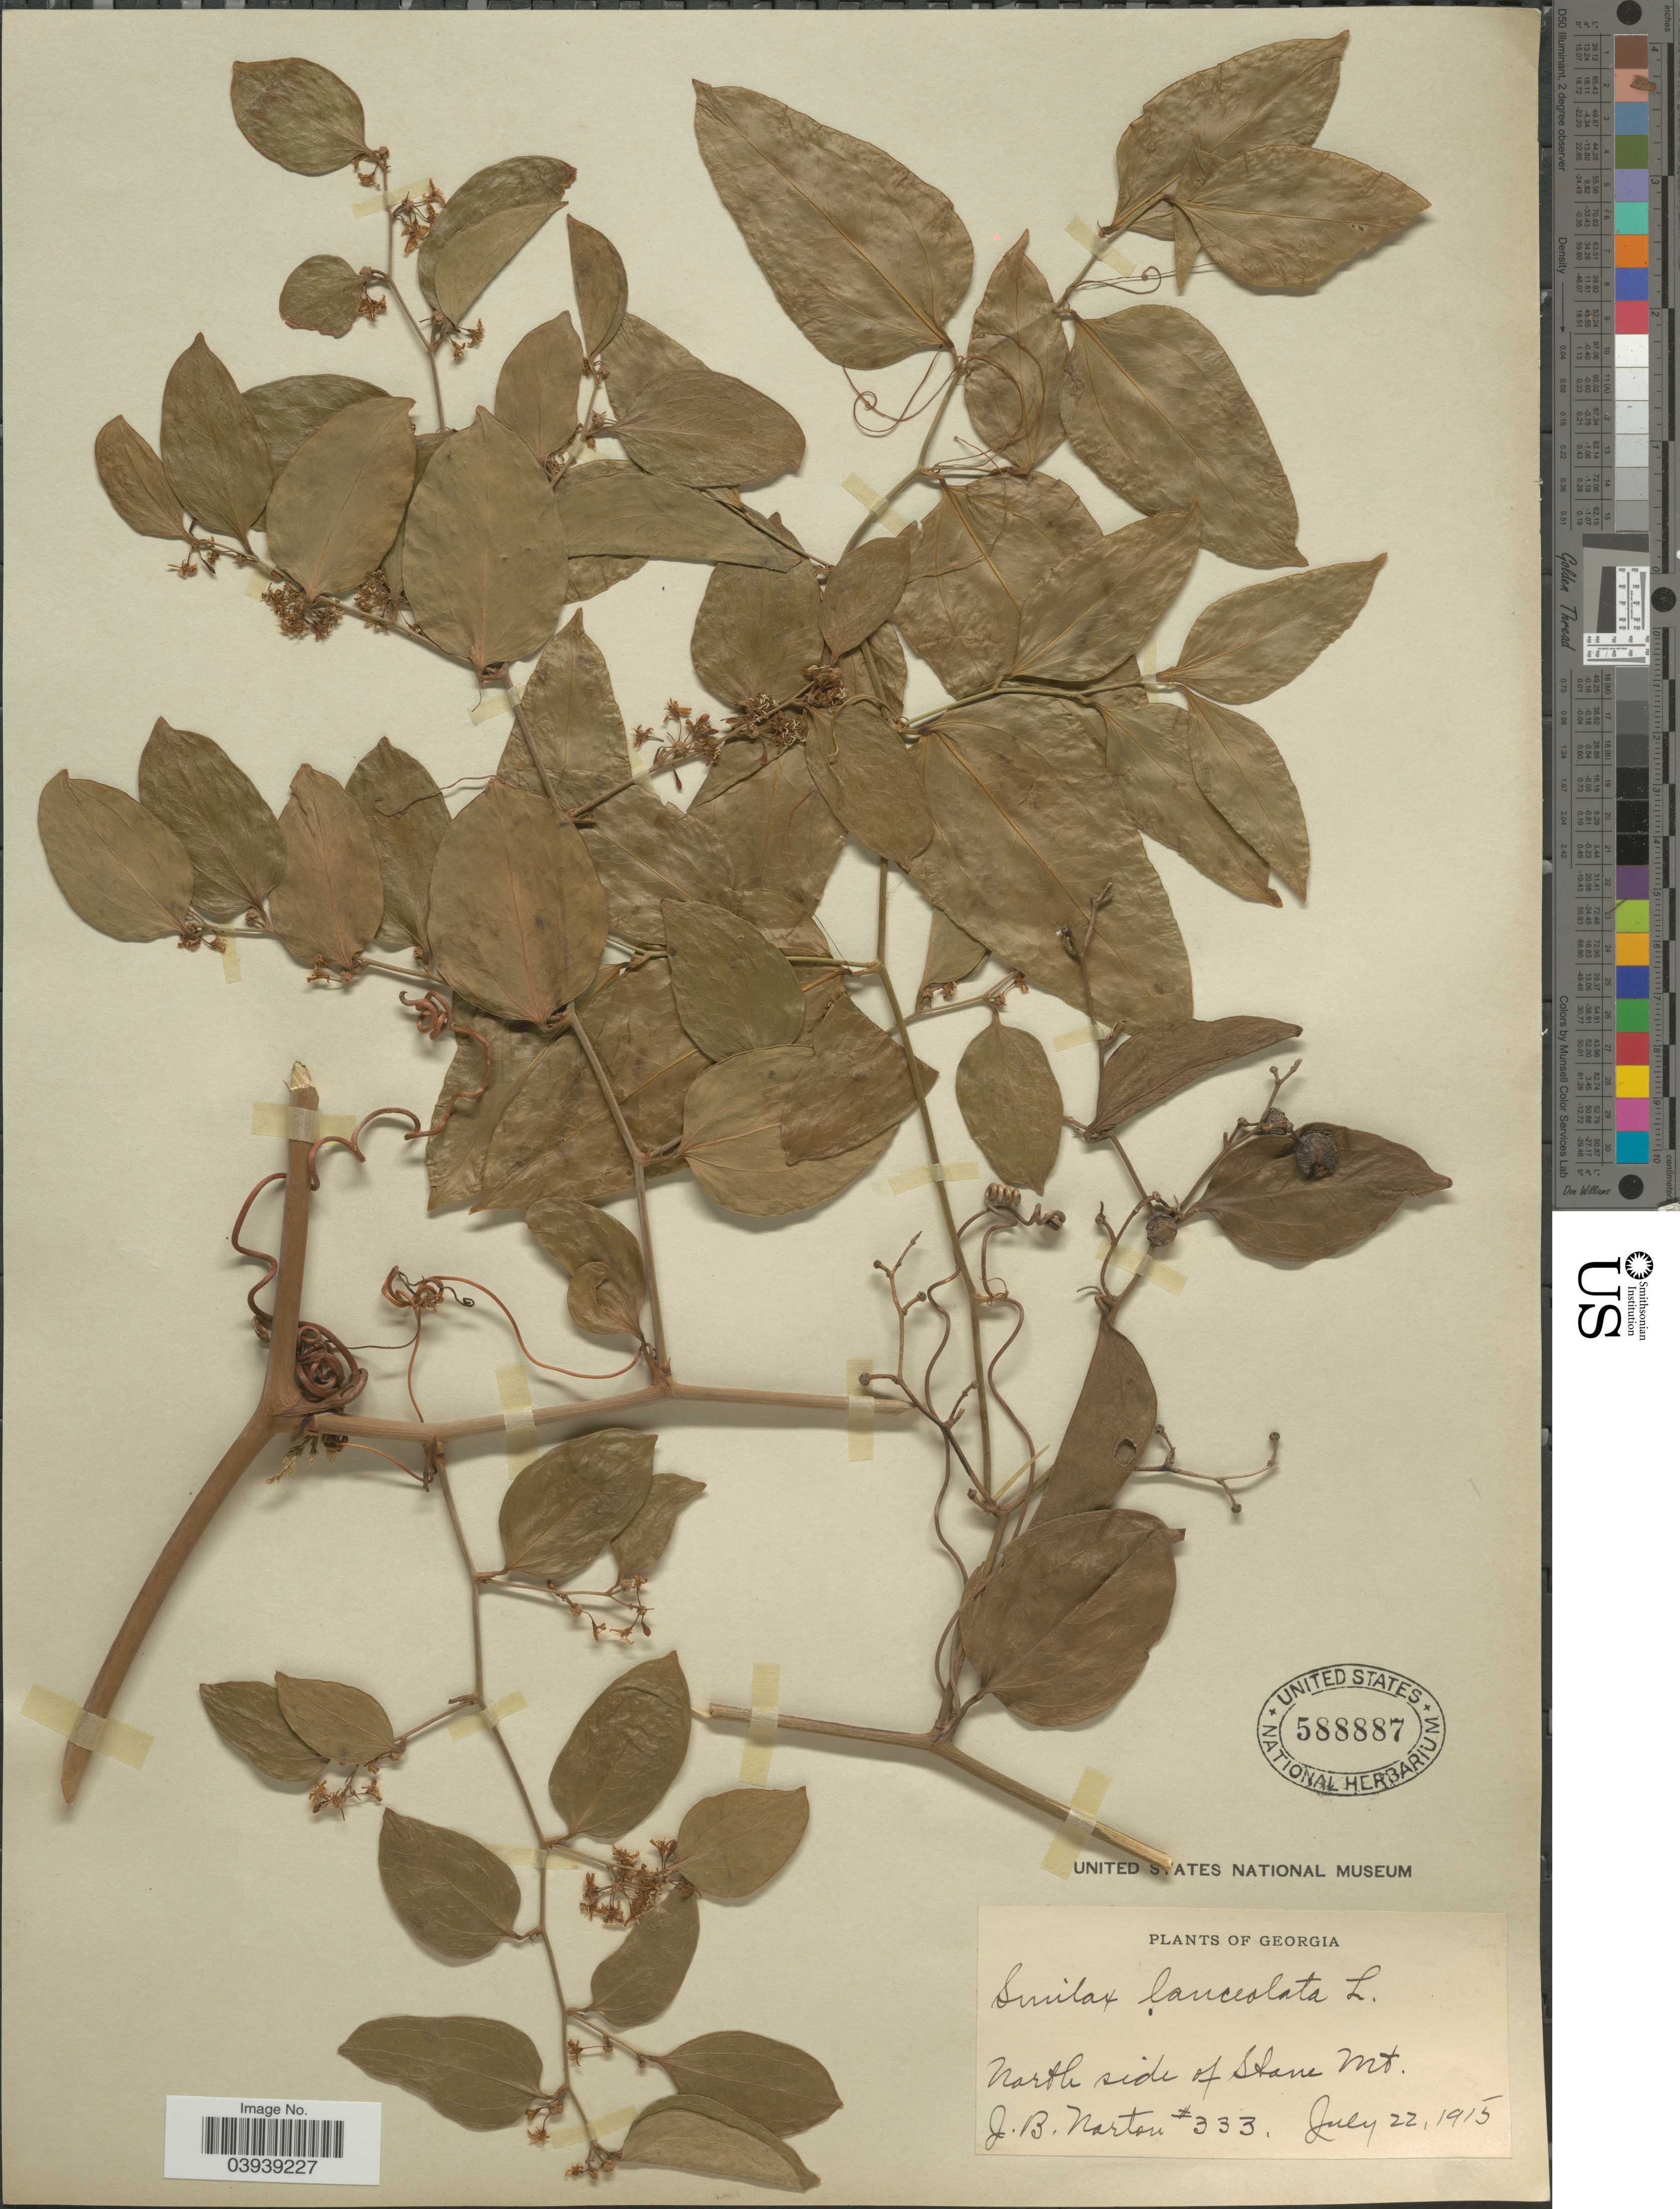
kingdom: Plantae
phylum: Tracheophyta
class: Liliopsida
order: Liliales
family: Smilacaceae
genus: Smilax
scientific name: Smilax smallii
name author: Morong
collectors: J. B. Norton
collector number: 333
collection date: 1915-07-22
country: United States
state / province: Georgia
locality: North side of Stone Mt.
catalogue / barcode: US 588887